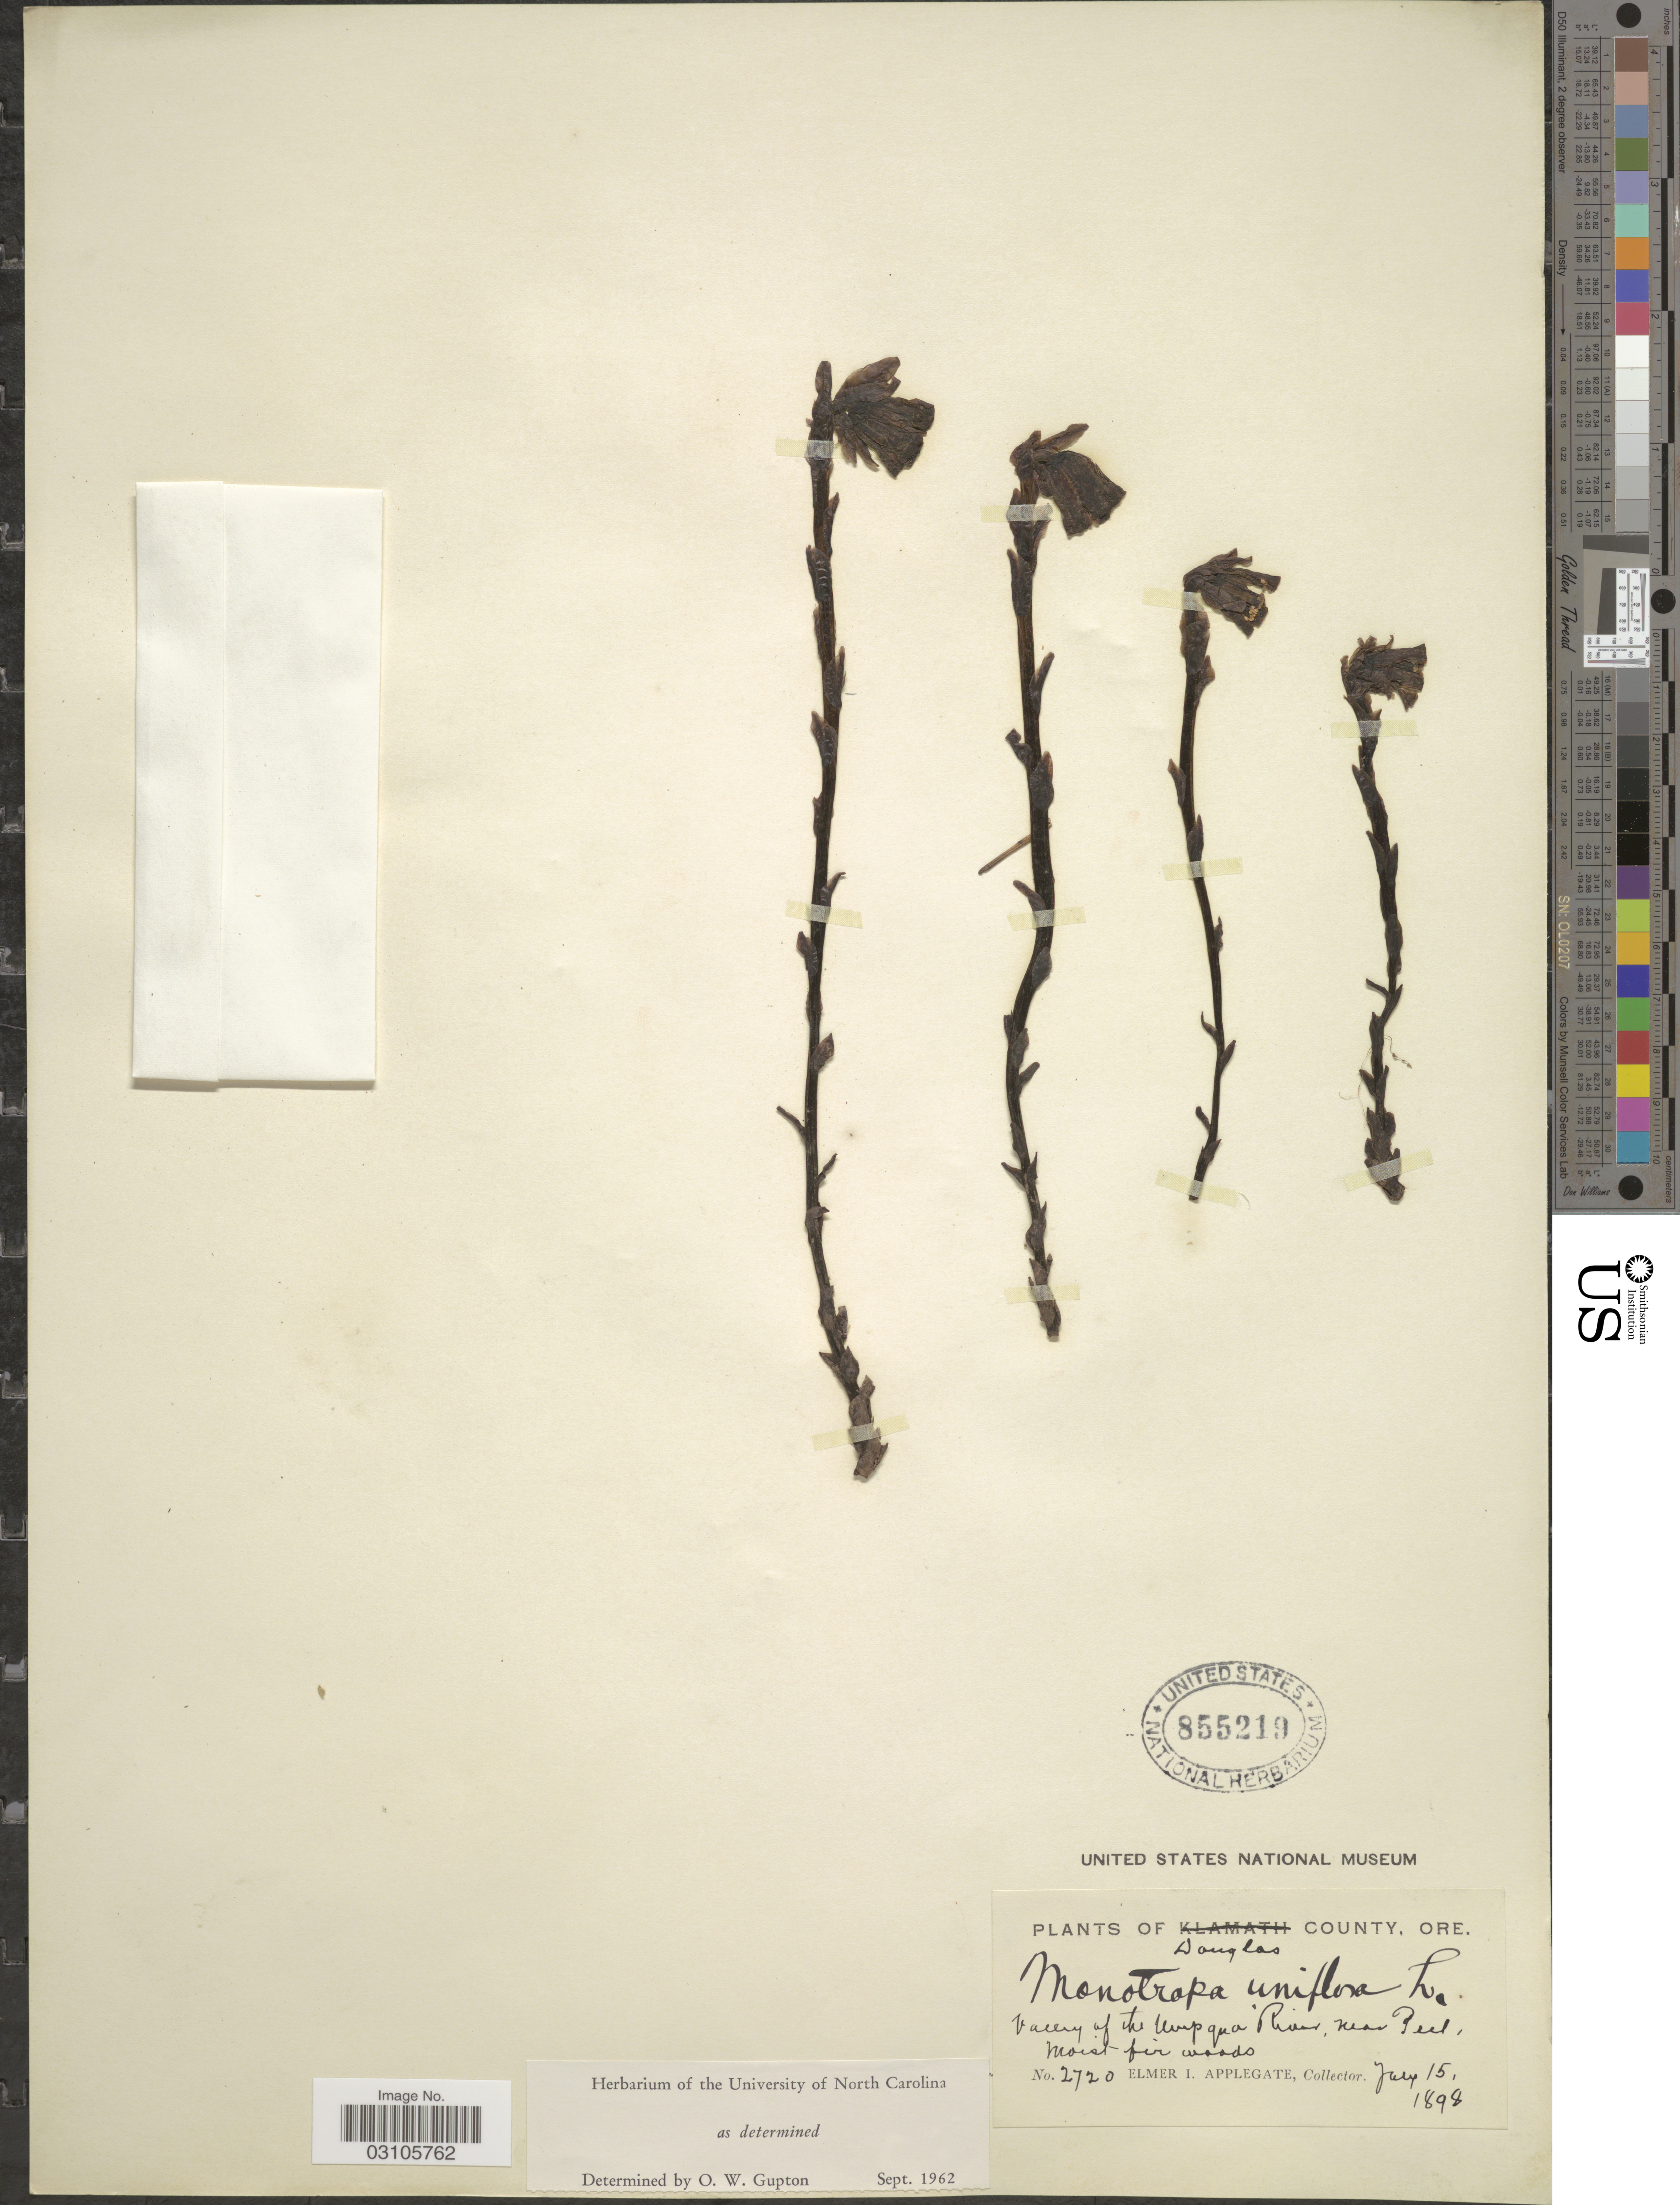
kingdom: Plantae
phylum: Tracheophyta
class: Magnoliopsida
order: Ericales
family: Ericaceae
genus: Monotropa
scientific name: Monotropa uniflora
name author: L.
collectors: E. I. Applegate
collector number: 2720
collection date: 1898-07-15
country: United States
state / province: Oregon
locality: Douglas County. Valley of the Urupqua River, near Peel.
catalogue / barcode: US 855219